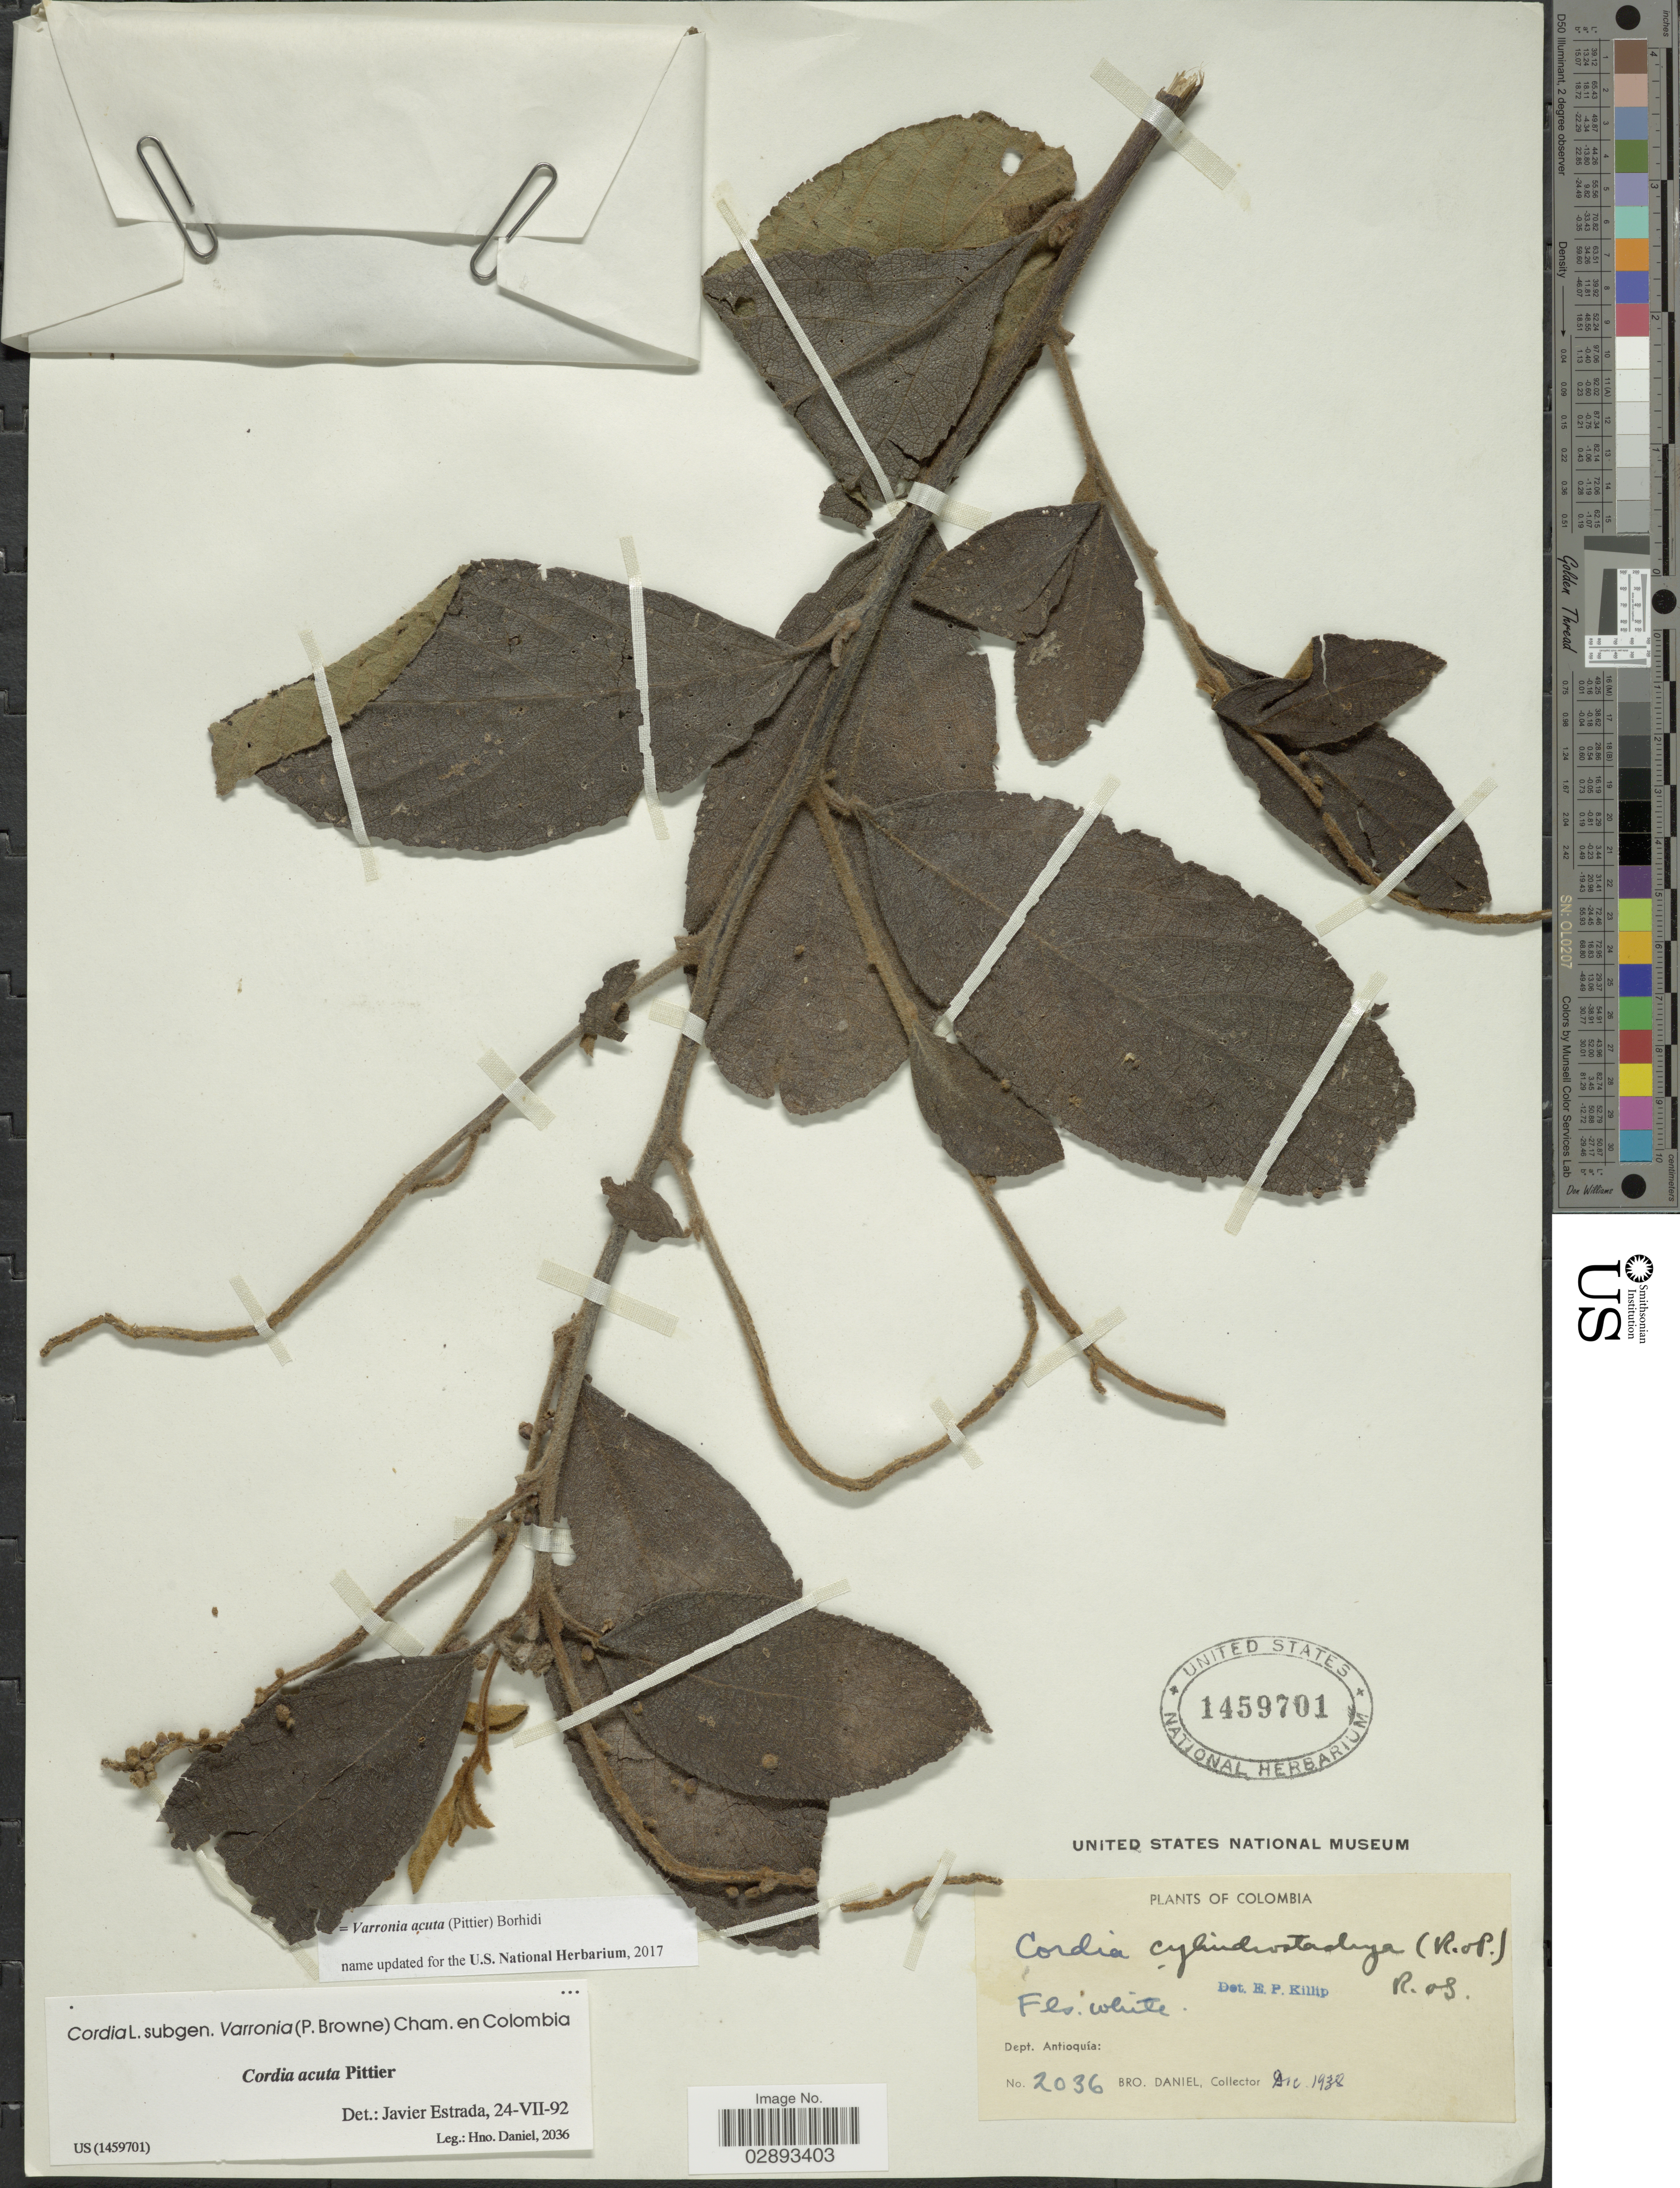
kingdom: Plantae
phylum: Tracheophyta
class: Magnoliopsida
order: Boraginales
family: Cordiaceae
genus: Varronia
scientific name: Varronia acuta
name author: (Pittier) Borhidi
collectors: Bro. Daniel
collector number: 2036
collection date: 1938-12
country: Colombia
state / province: Antioquia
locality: Dept. Antioquía.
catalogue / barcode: US 1459701